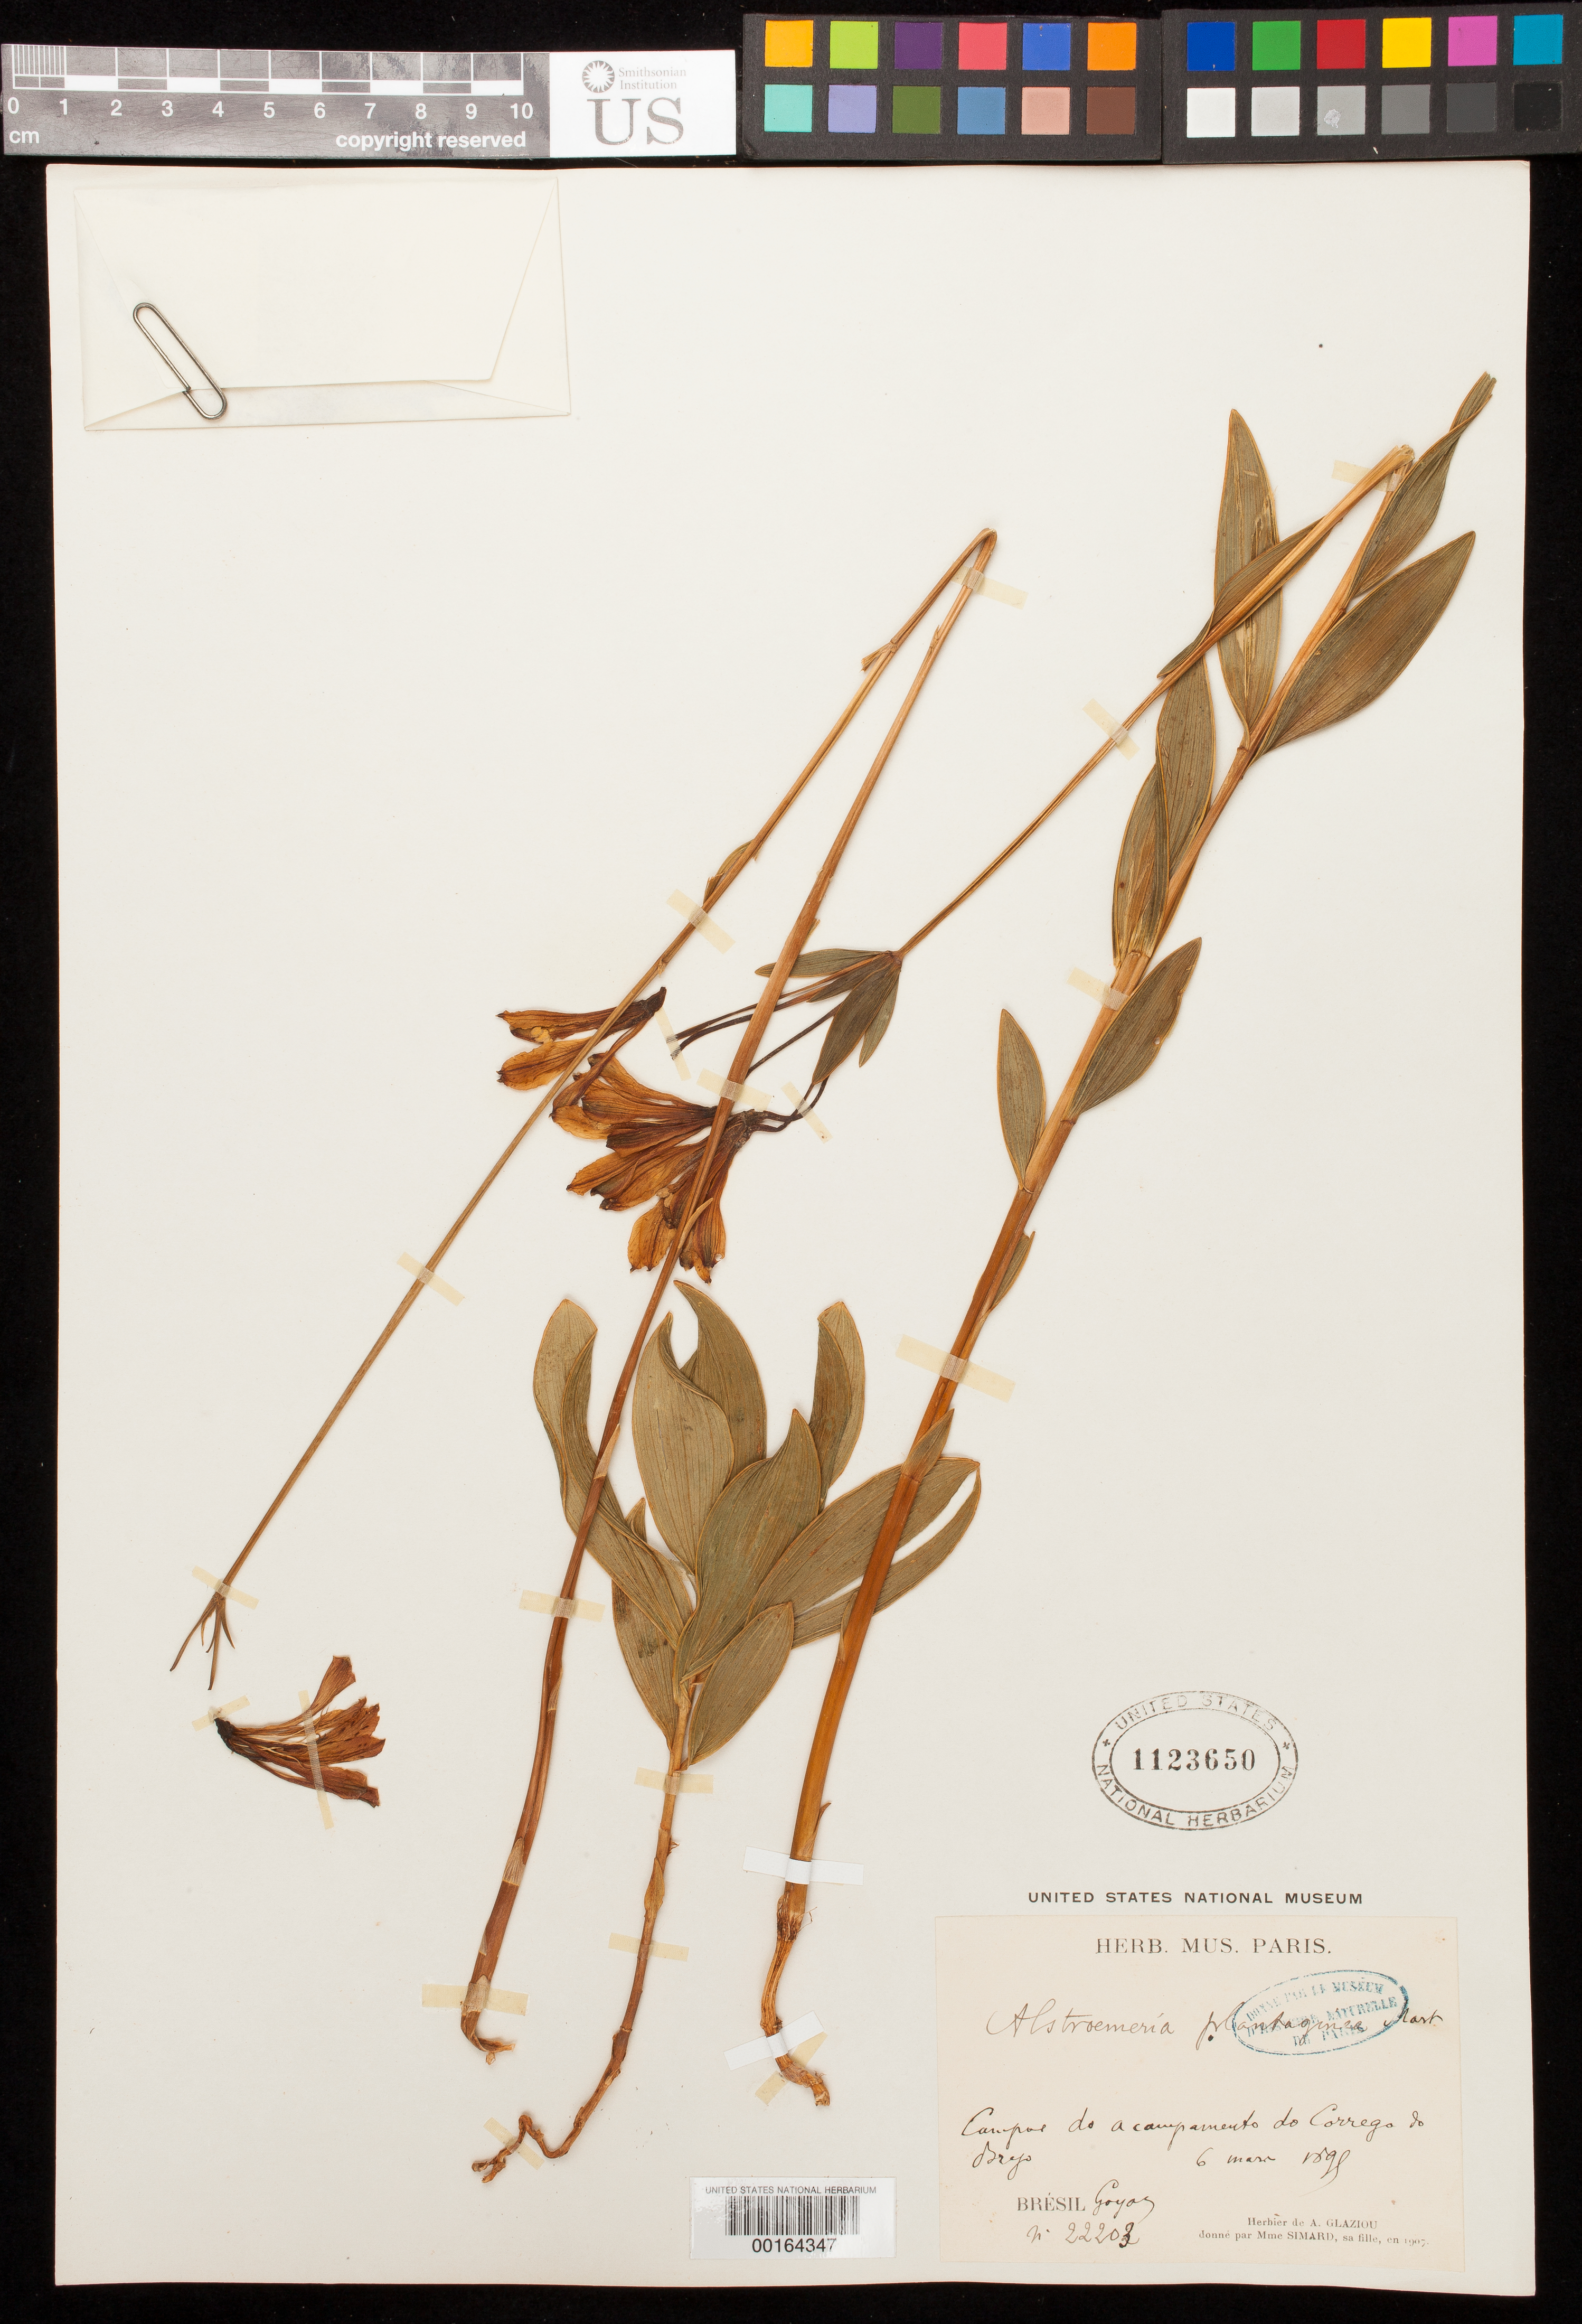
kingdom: Plantae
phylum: Tracheophyta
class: Liliopsida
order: Liliales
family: Alstroemeriaceae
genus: Alstroemeria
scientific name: Alstroemeria plantaginea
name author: Mart.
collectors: A. F. M. Glaziou & -. Simard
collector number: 22203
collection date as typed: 06 Mar 1898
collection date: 1898-03-06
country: Brazil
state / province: Goiás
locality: Campos do a campamento do corrego do bryo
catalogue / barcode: US 1123650